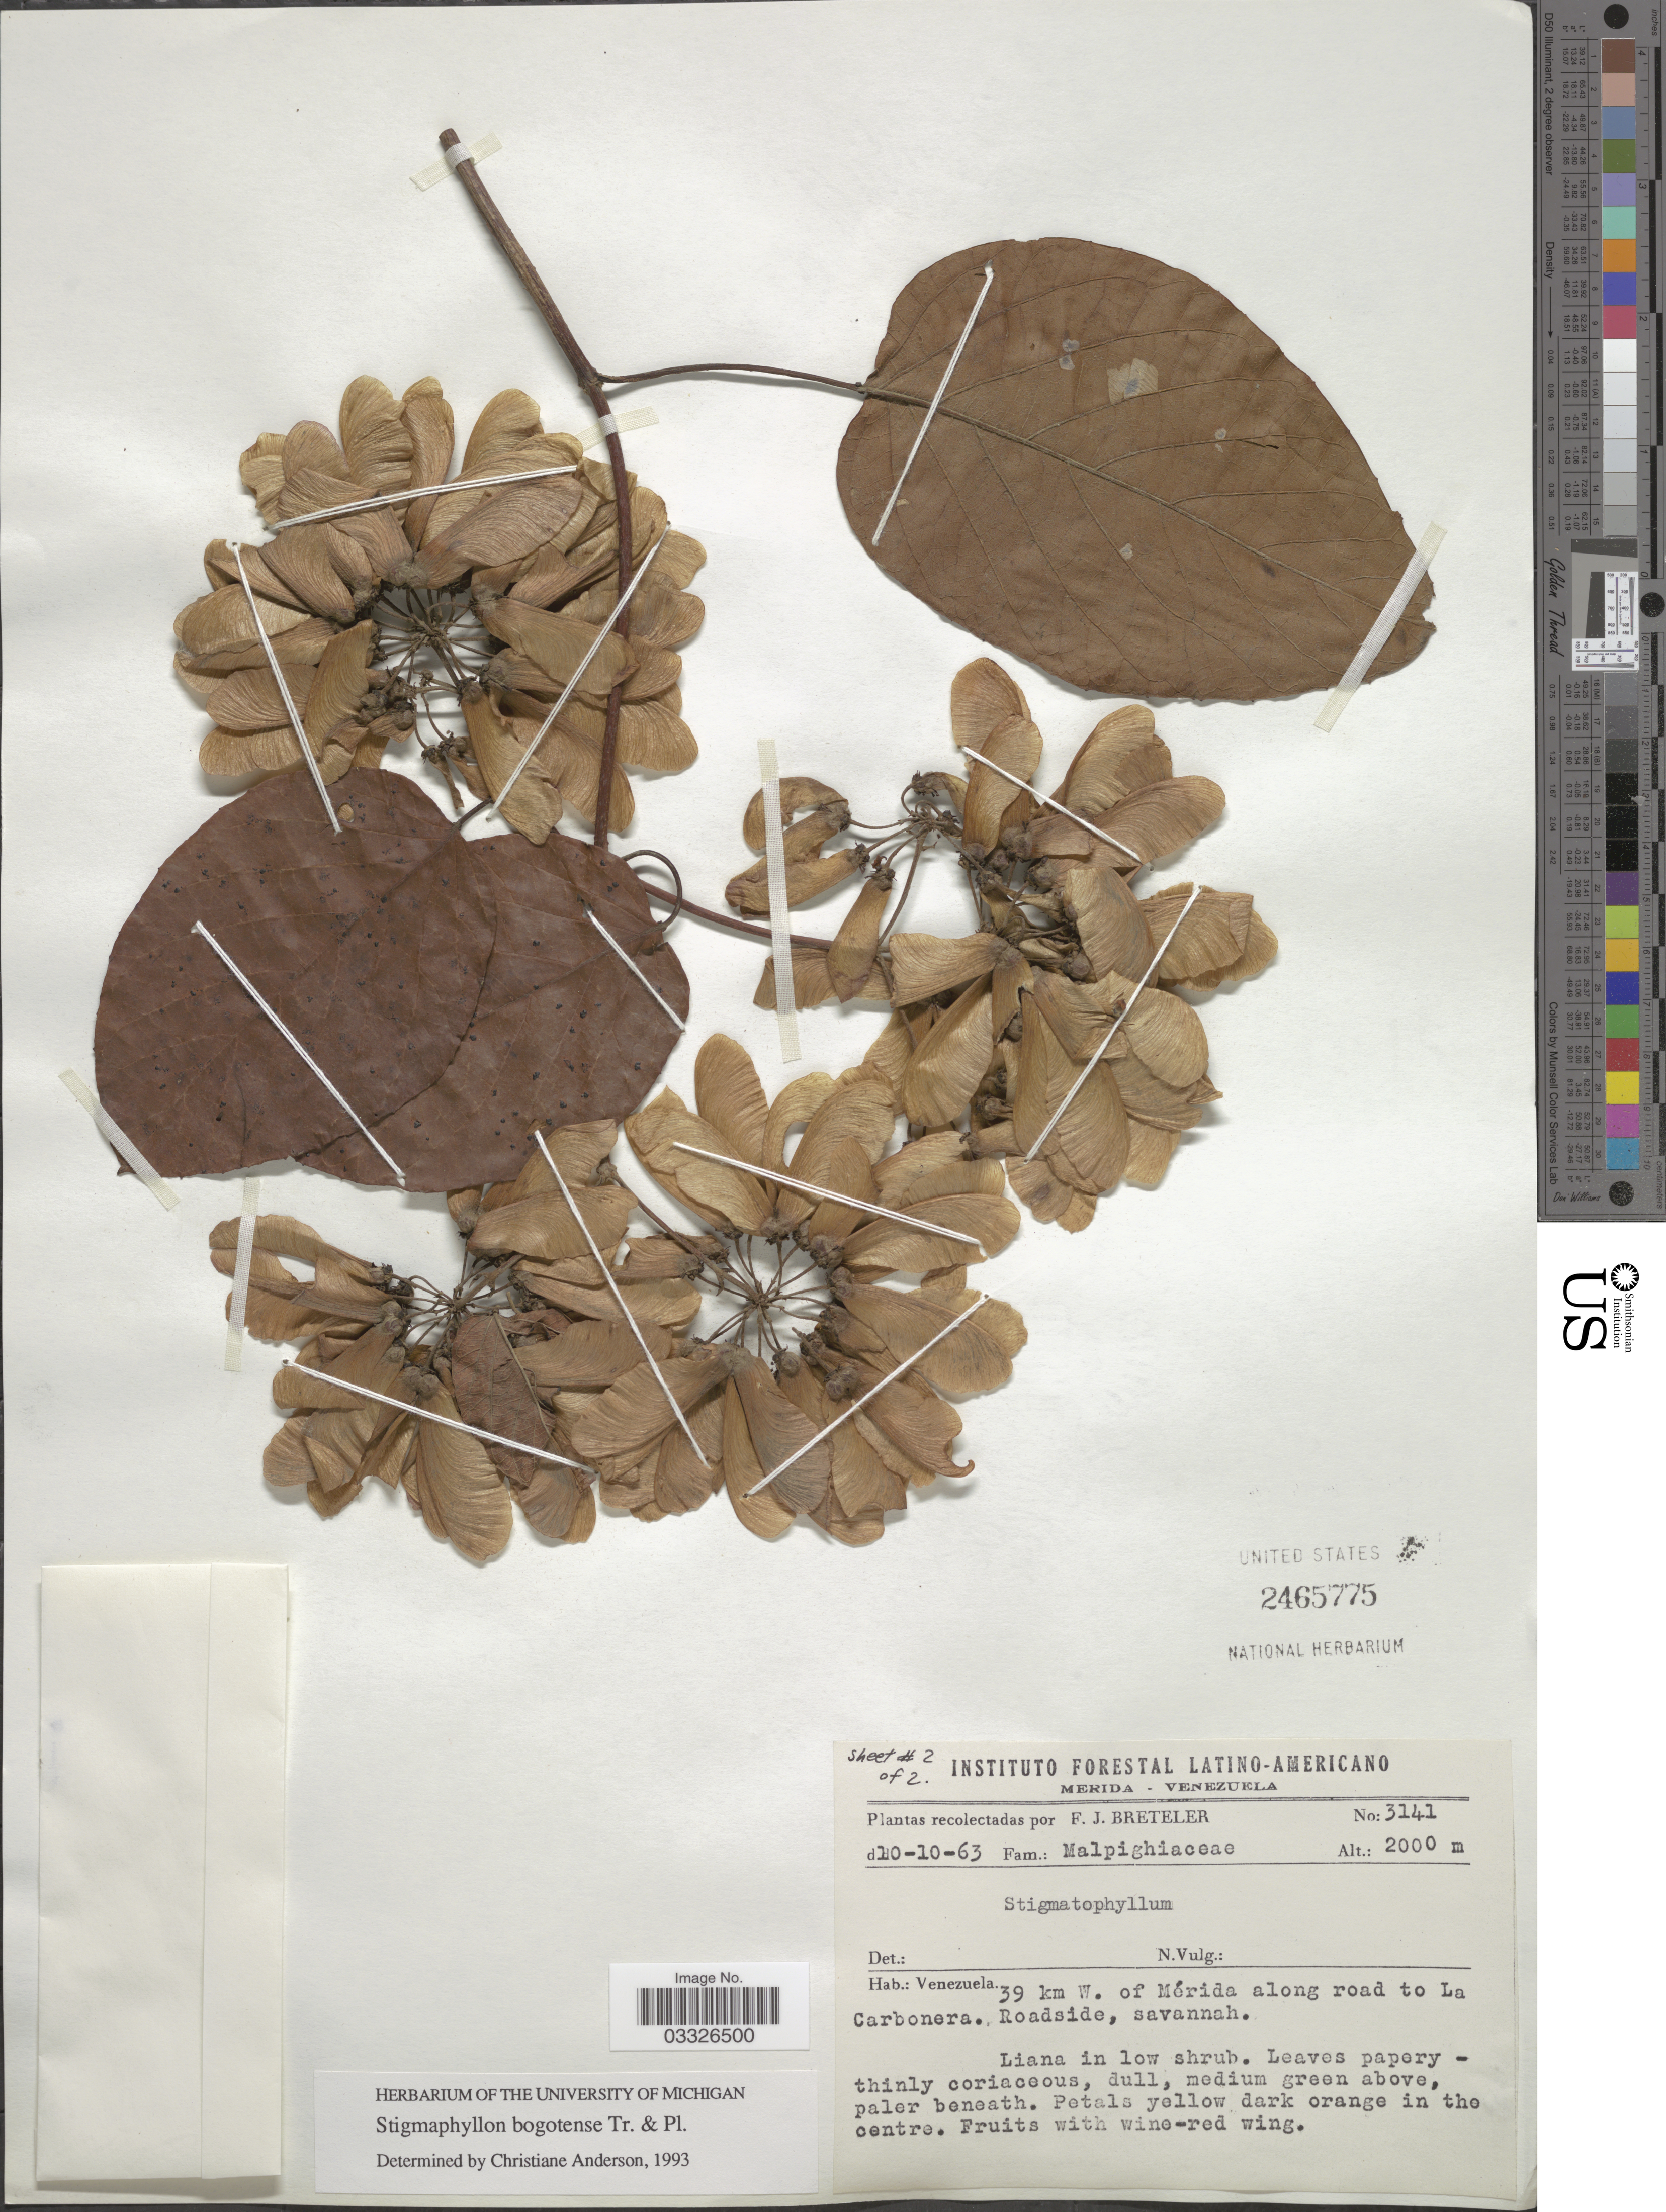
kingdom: Plantae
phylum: Tracheophyta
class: Magnoliopsida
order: Malpighiales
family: Malpighiaceae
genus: Stigmaphyllon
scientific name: Stigmaphyllon bogotense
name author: Triana & Planch.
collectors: F. J. Breteler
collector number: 3141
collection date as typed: Transcribed d/m/y: 10/10/63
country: Venezuela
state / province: Mérida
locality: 39 km W. of Mérida along road to La Carbonera. Roadside.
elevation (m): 2000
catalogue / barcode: US 2465775